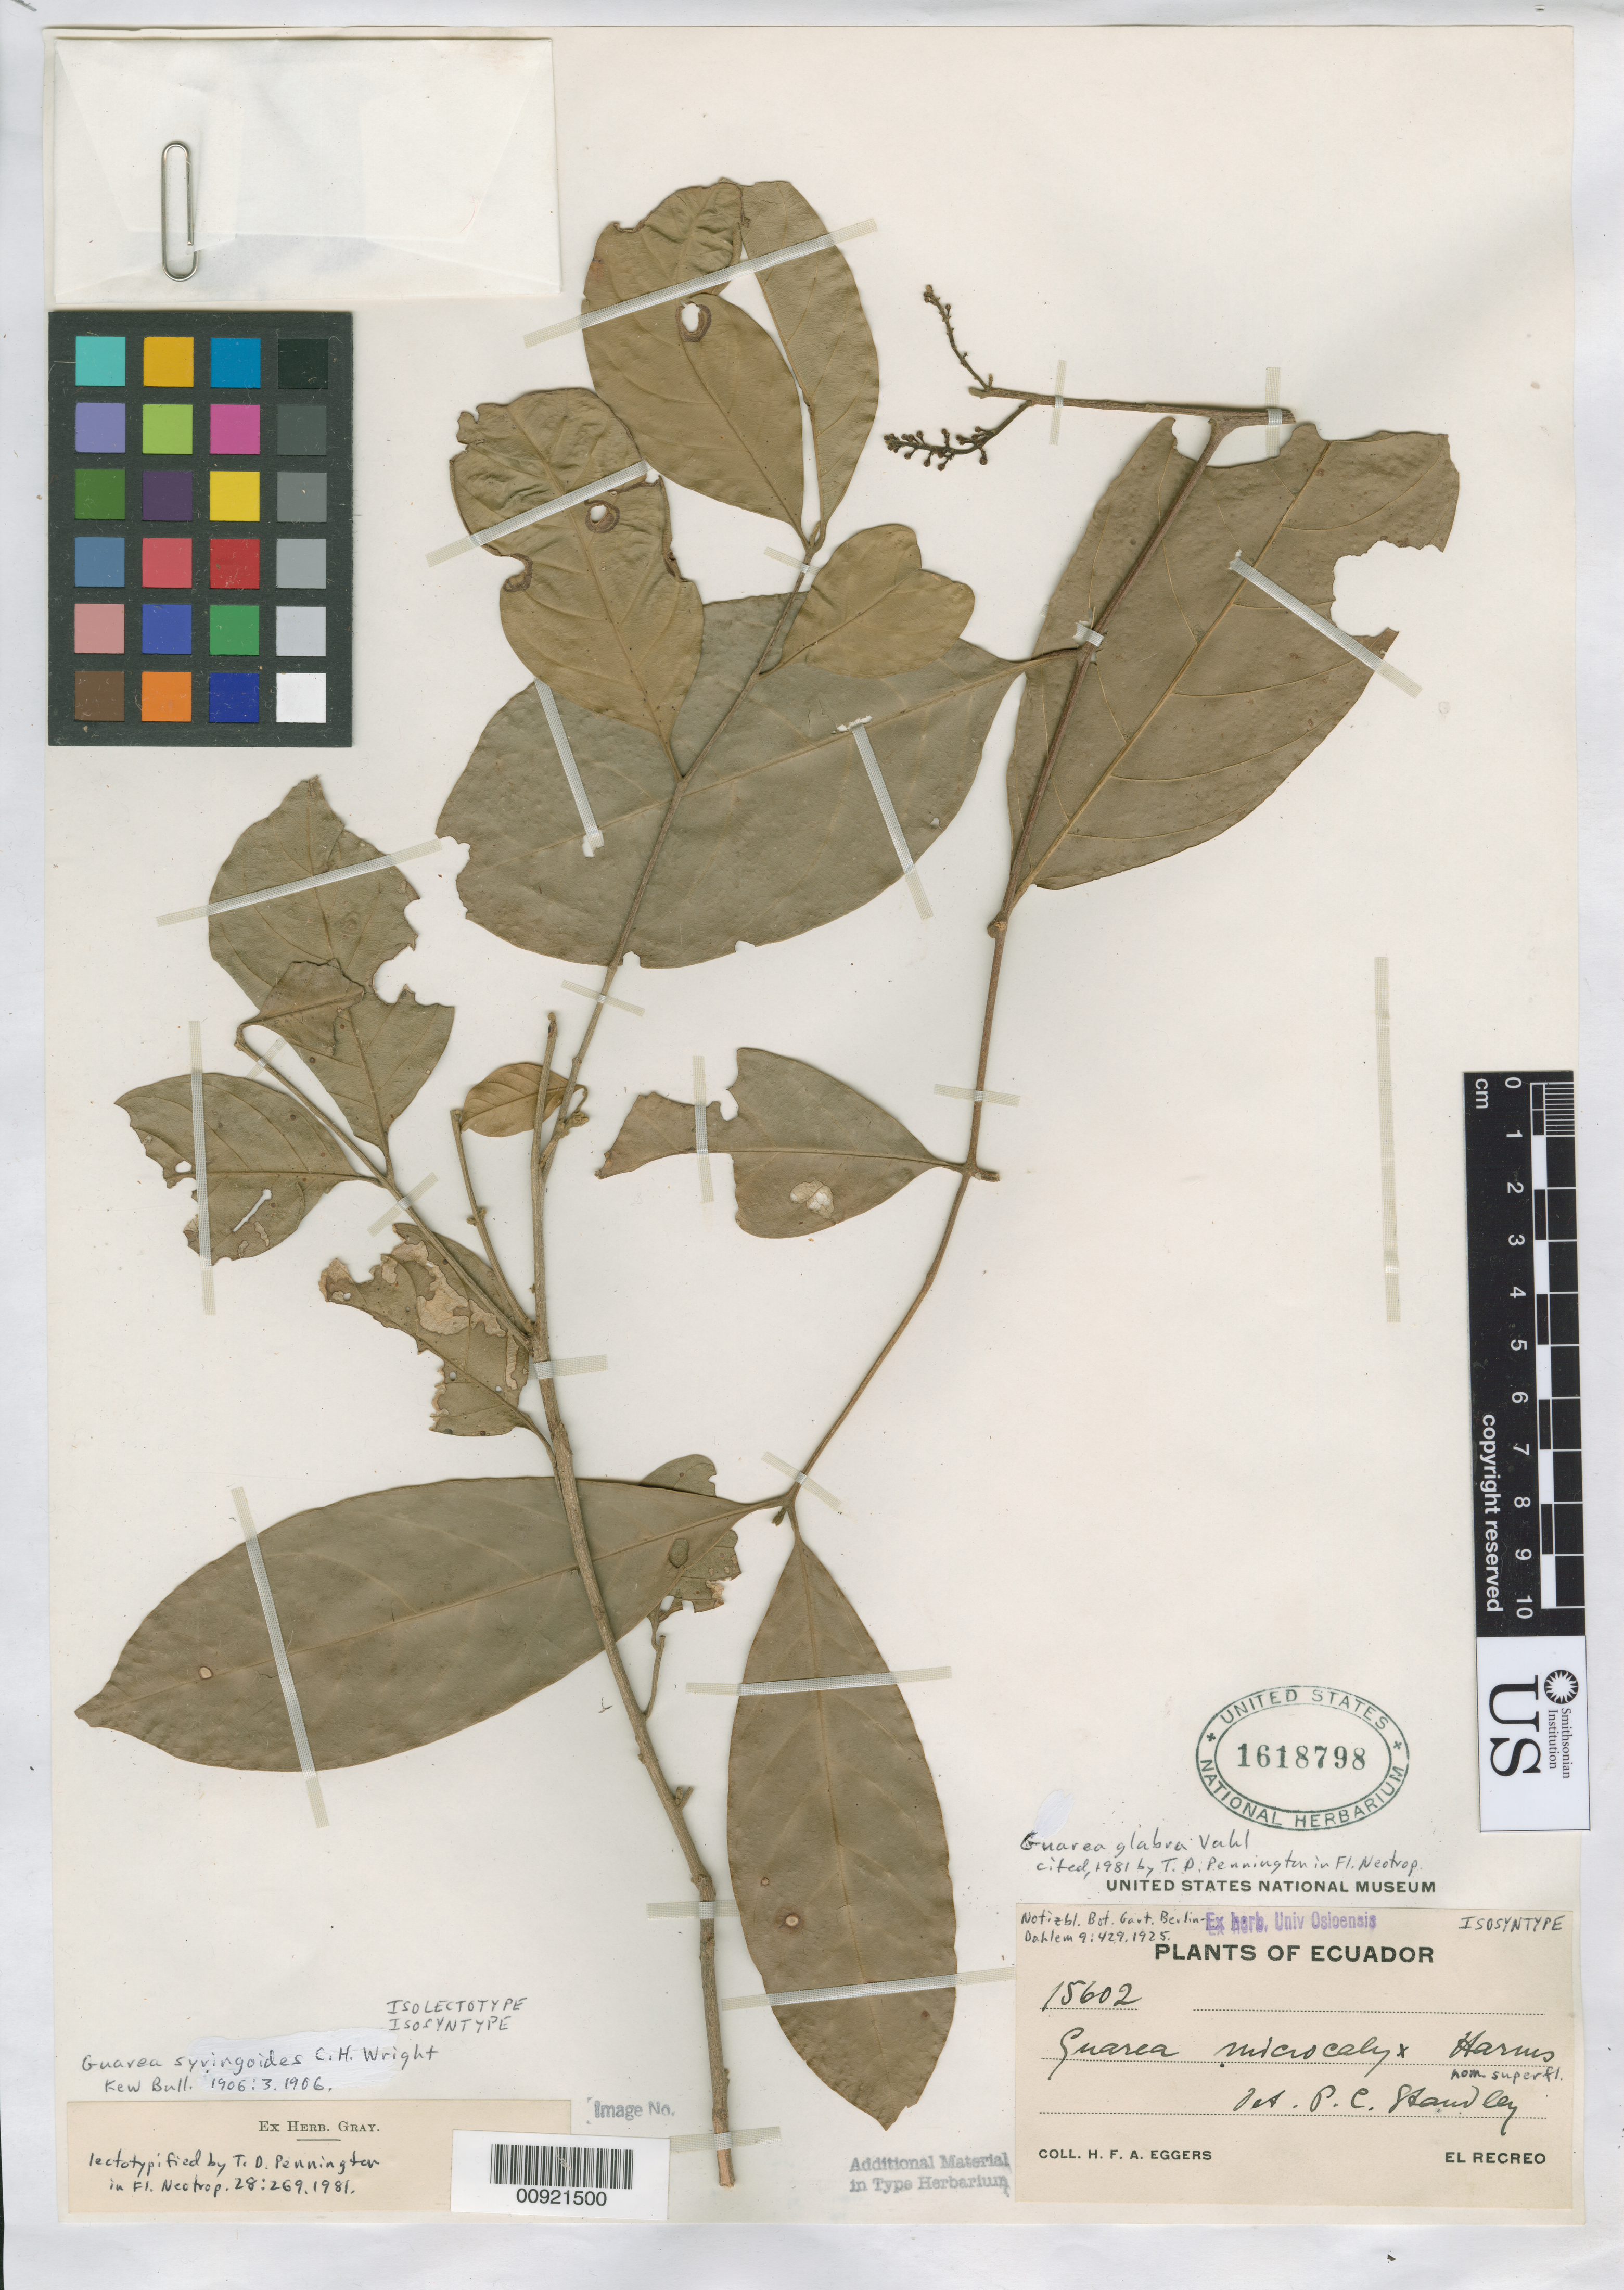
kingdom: Plantae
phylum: Tracheophyta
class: Magnoliopsida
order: Sapindales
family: Meliaceae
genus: Guarea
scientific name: Guarea syringoides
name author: C.H. Wright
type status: Isolectotype; Isosyntype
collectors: H. F. A. von Eggers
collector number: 15602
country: Ecuador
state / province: Manabí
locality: El Recreo.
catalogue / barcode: US 1618798